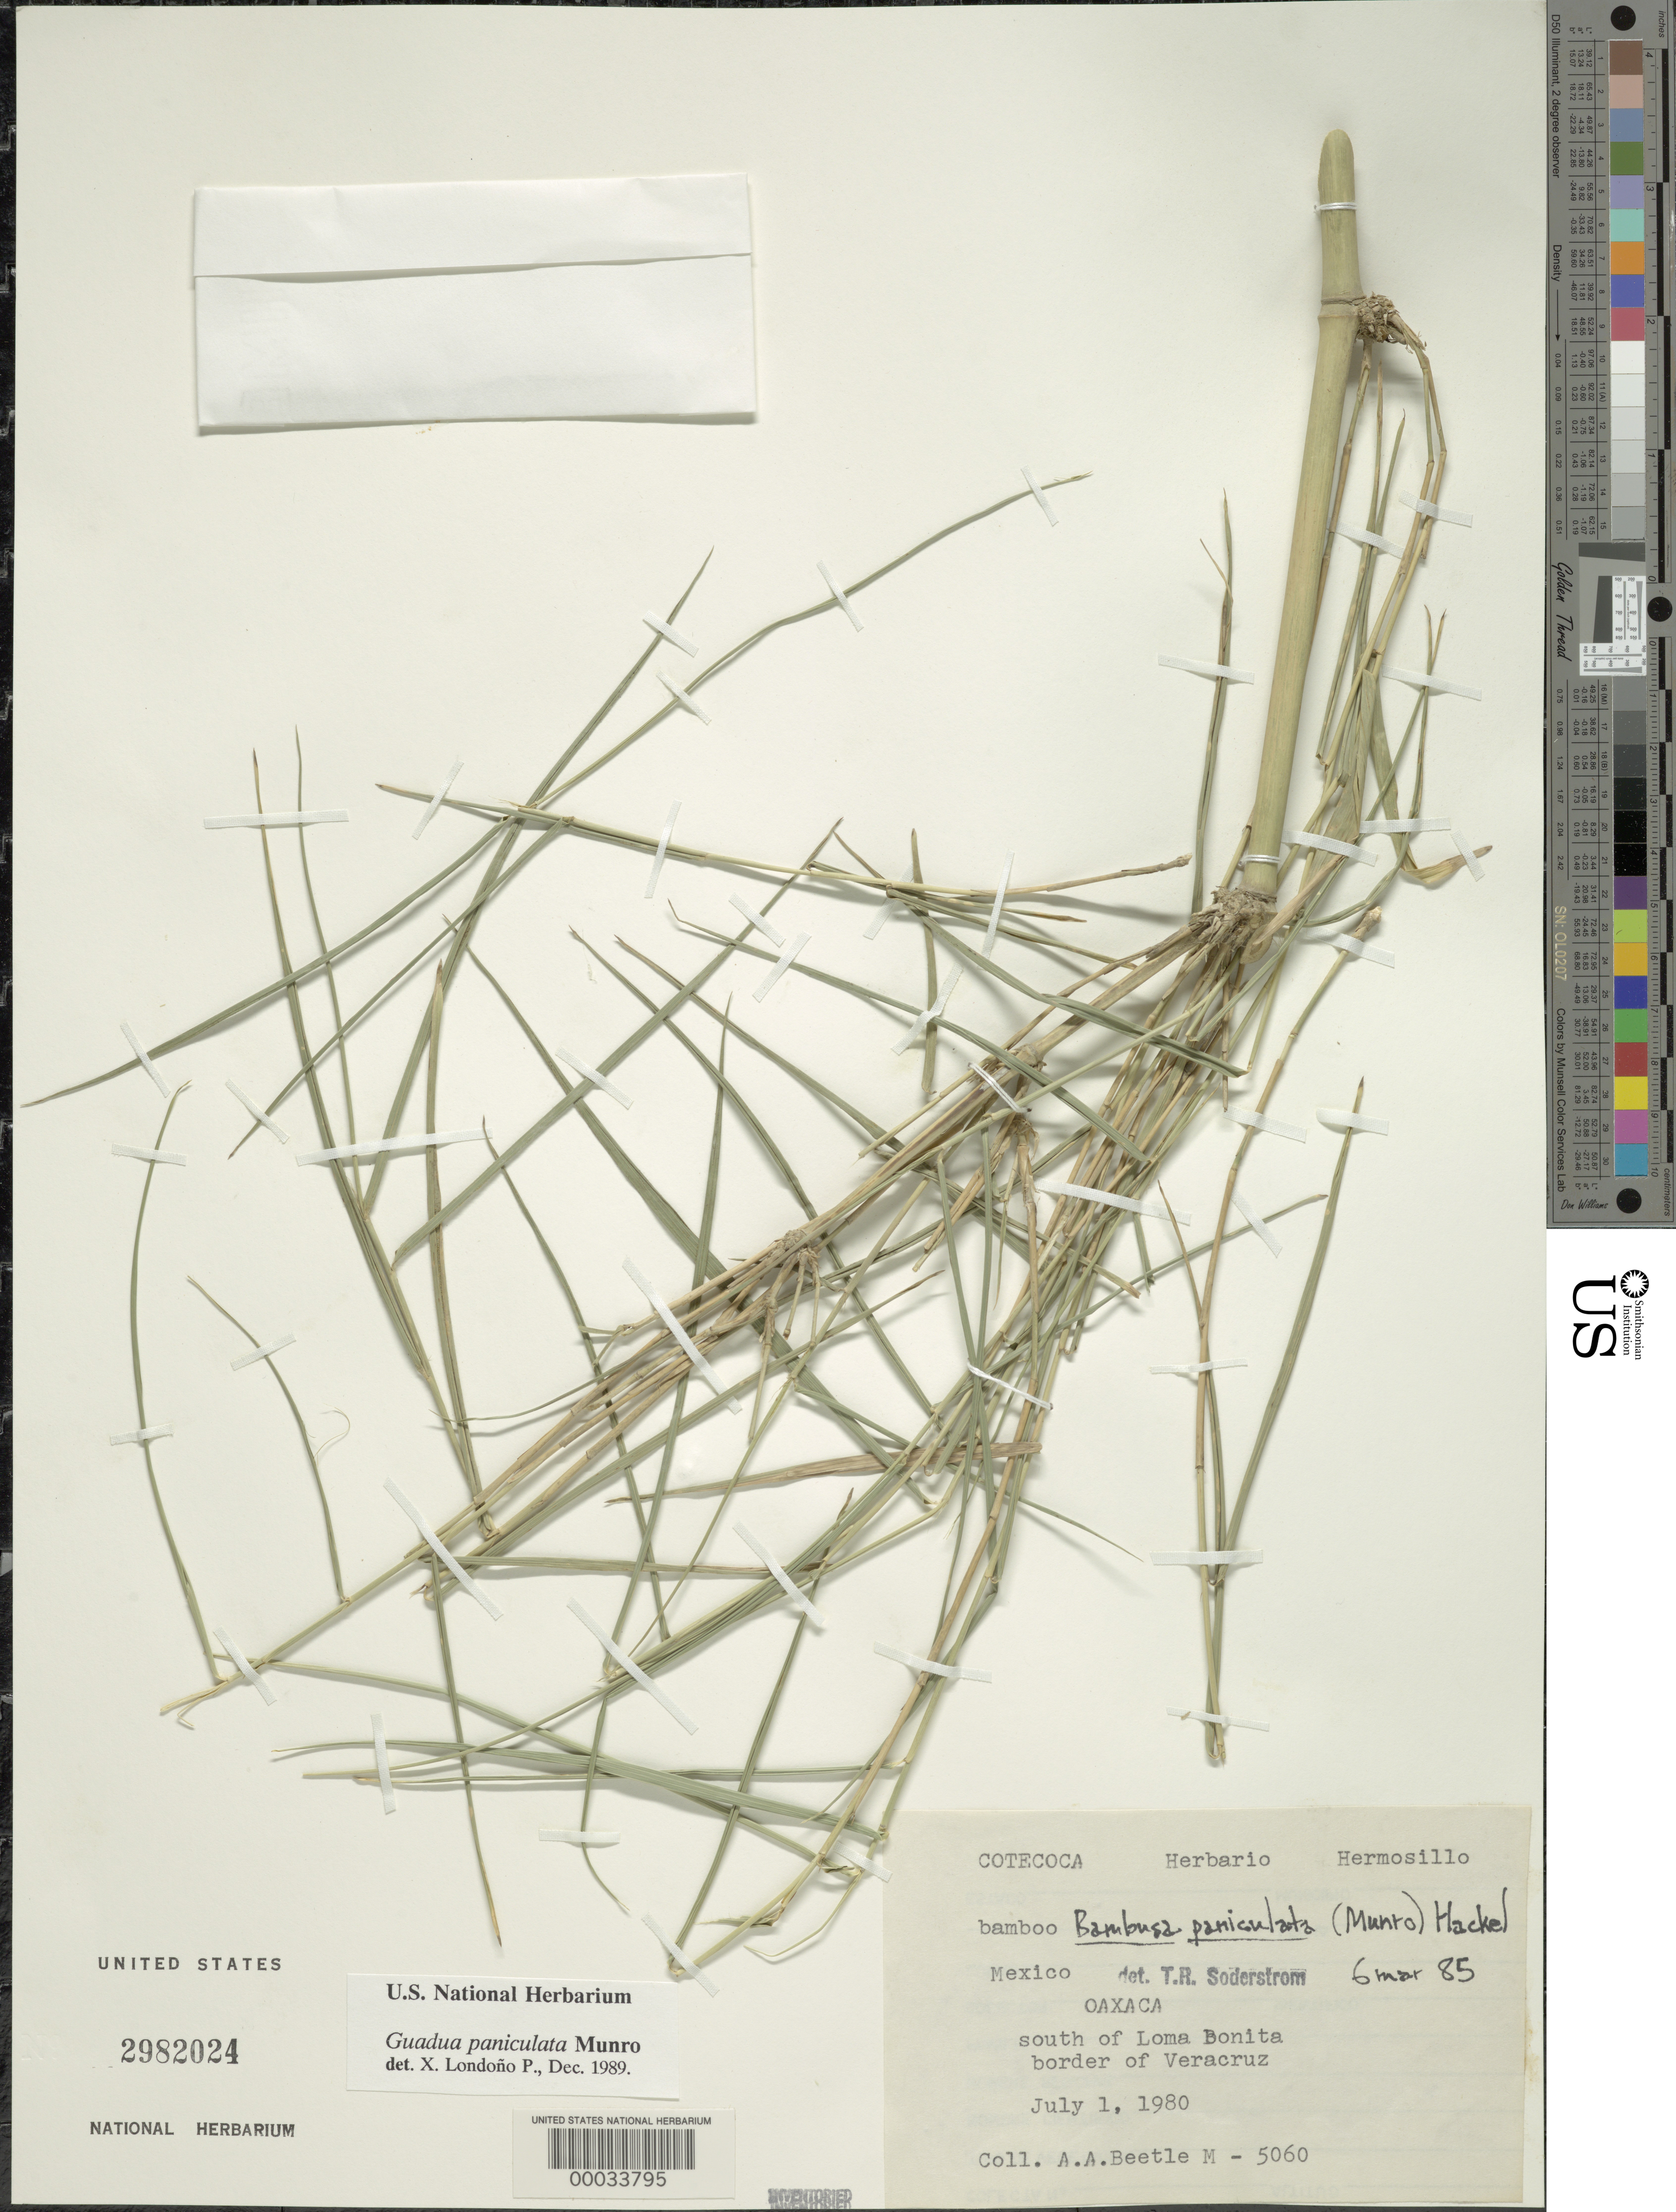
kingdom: Plantae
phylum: Tracheophyta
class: Liliopsida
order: Poales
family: Poaceae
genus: Guadua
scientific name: Guadua refracta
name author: Munro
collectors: A. A. Beetle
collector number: M-5060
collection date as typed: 01 Jul 1980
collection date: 1980-07-01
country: Mexico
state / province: Oaxaca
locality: S of loma bonita, Veracruz border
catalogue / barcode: US 2982024